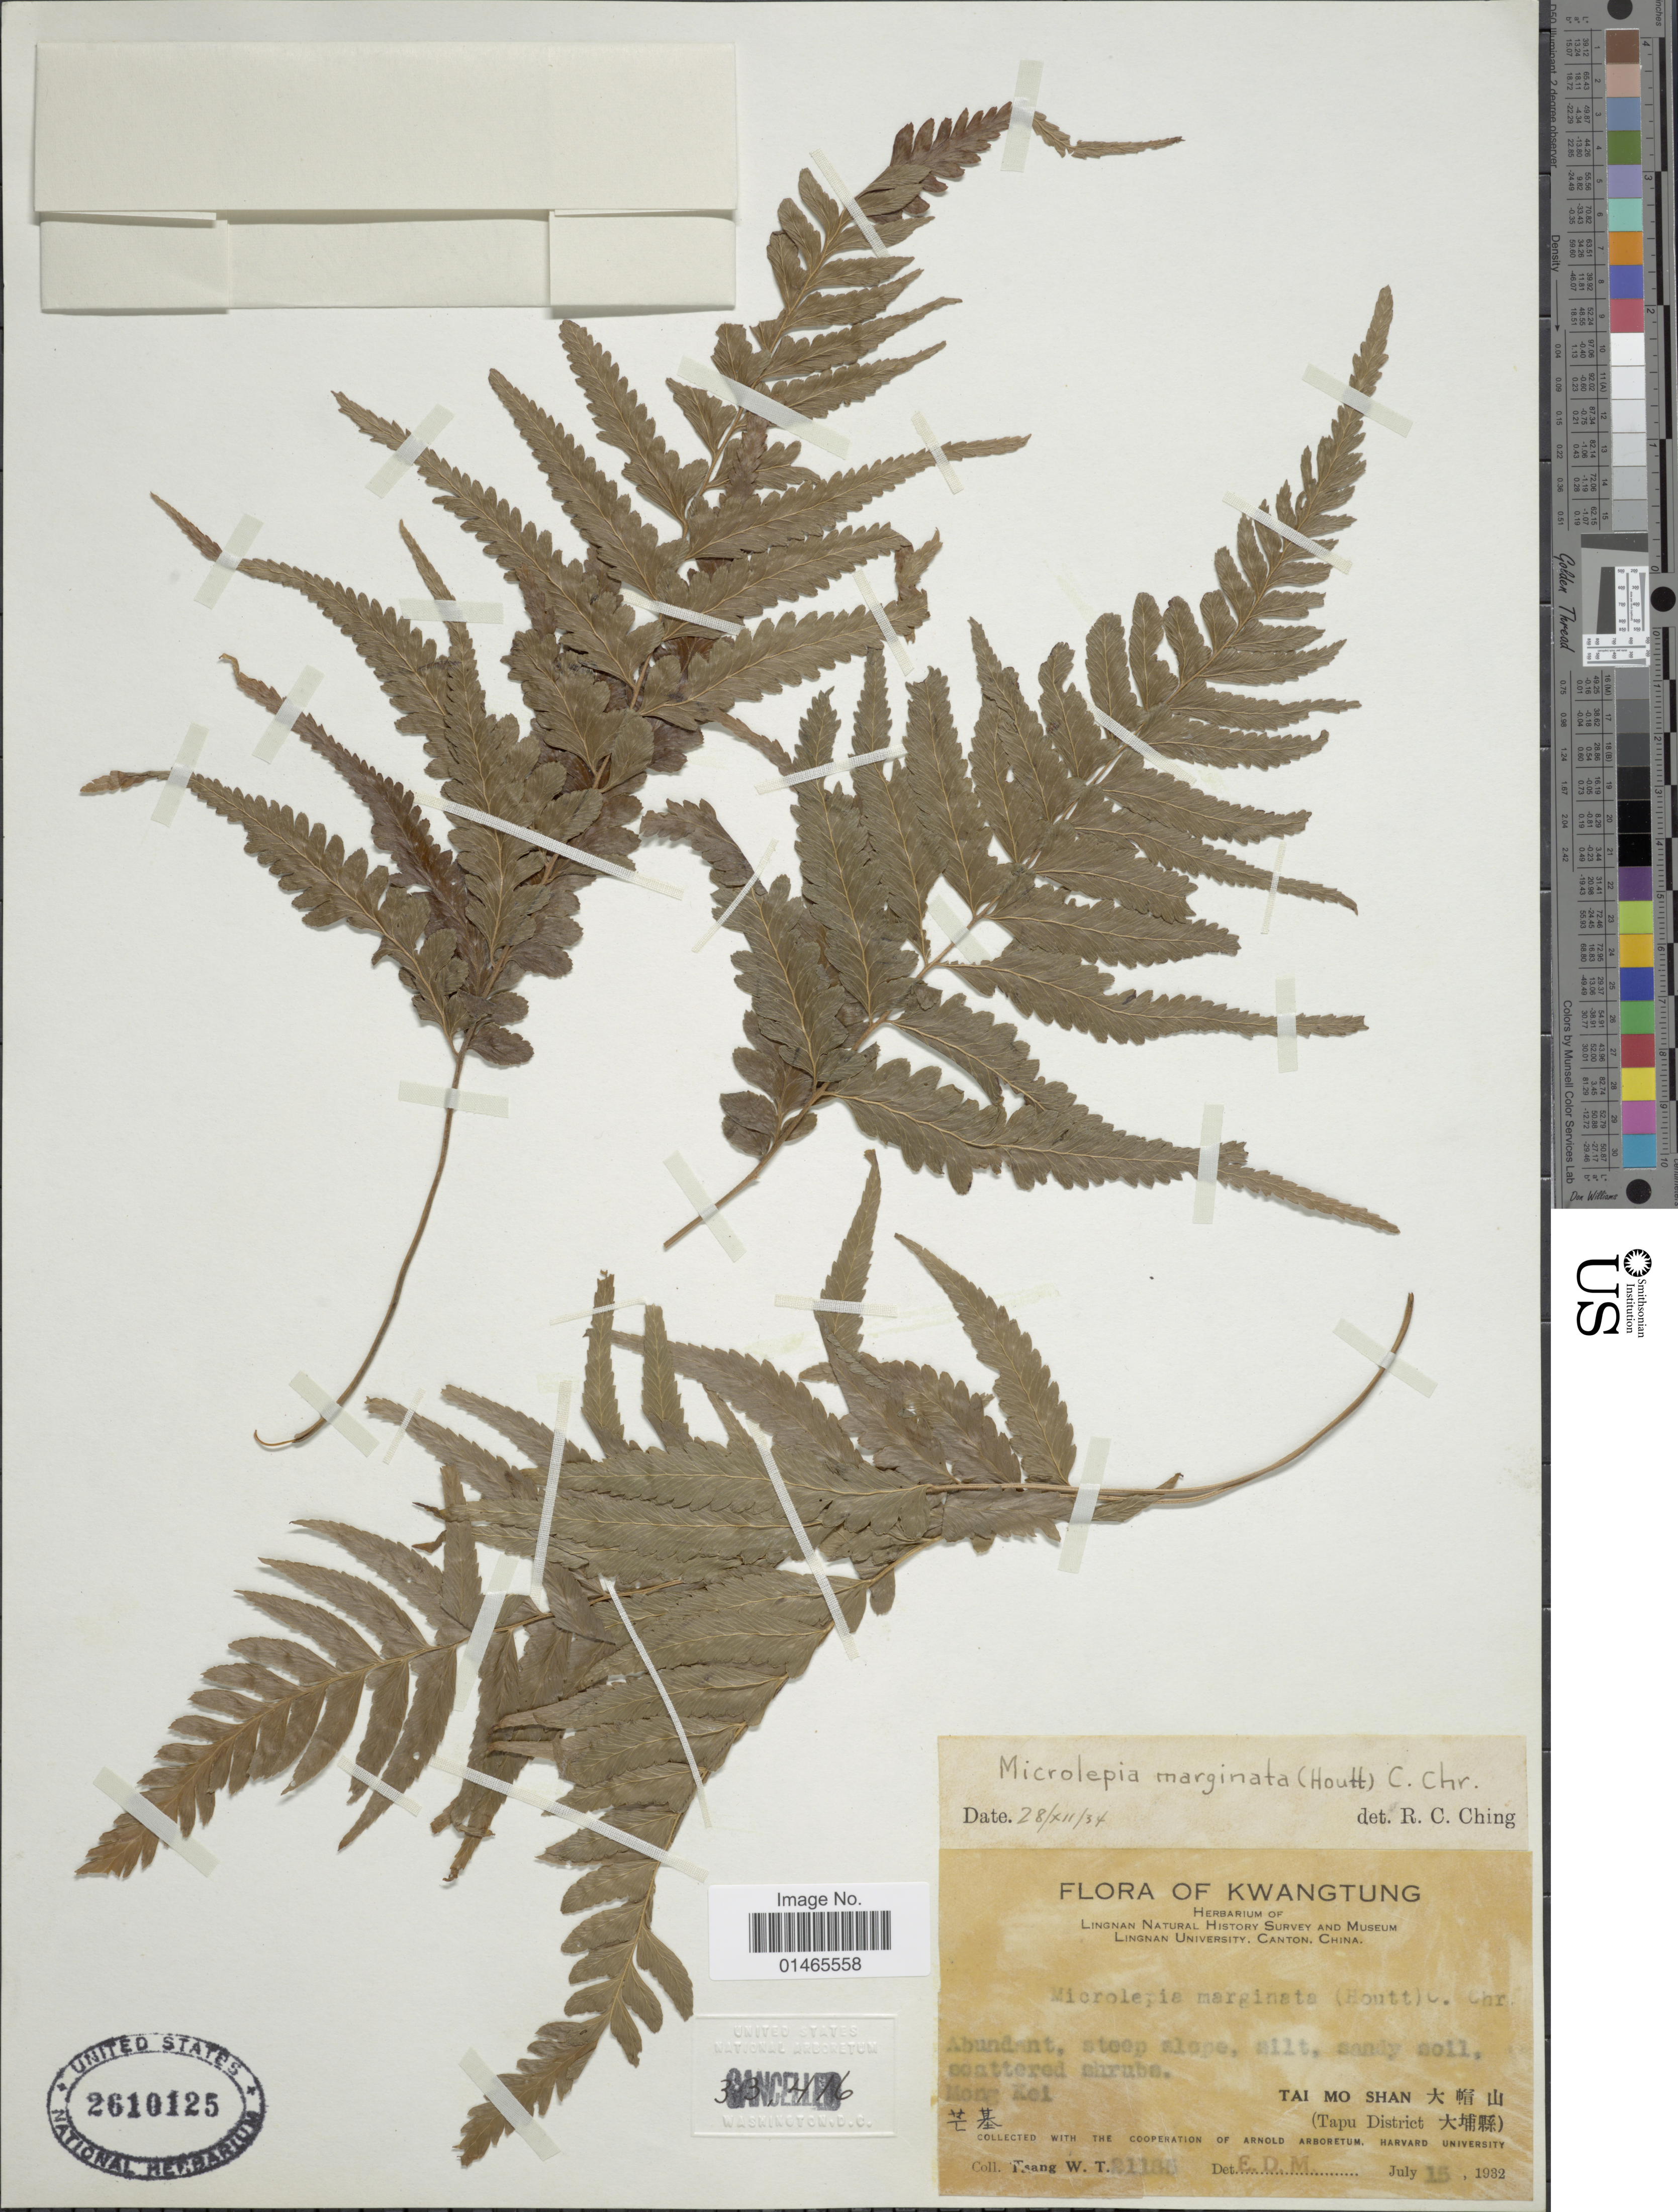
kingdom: Plantae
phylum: Tracheophyta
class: Polypodiopsida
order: Polypodiales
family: Dennstaedtiaceae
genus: Microlepia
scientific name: Microlepia marginata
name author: (Houtt.) C. Chr.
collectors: W. T. Tsang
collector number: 21185*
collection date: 1932-07-15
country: China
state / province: Guangdong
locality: Kwangtung, Tai Mo Shan, Tapu District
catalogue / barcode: US 2610125